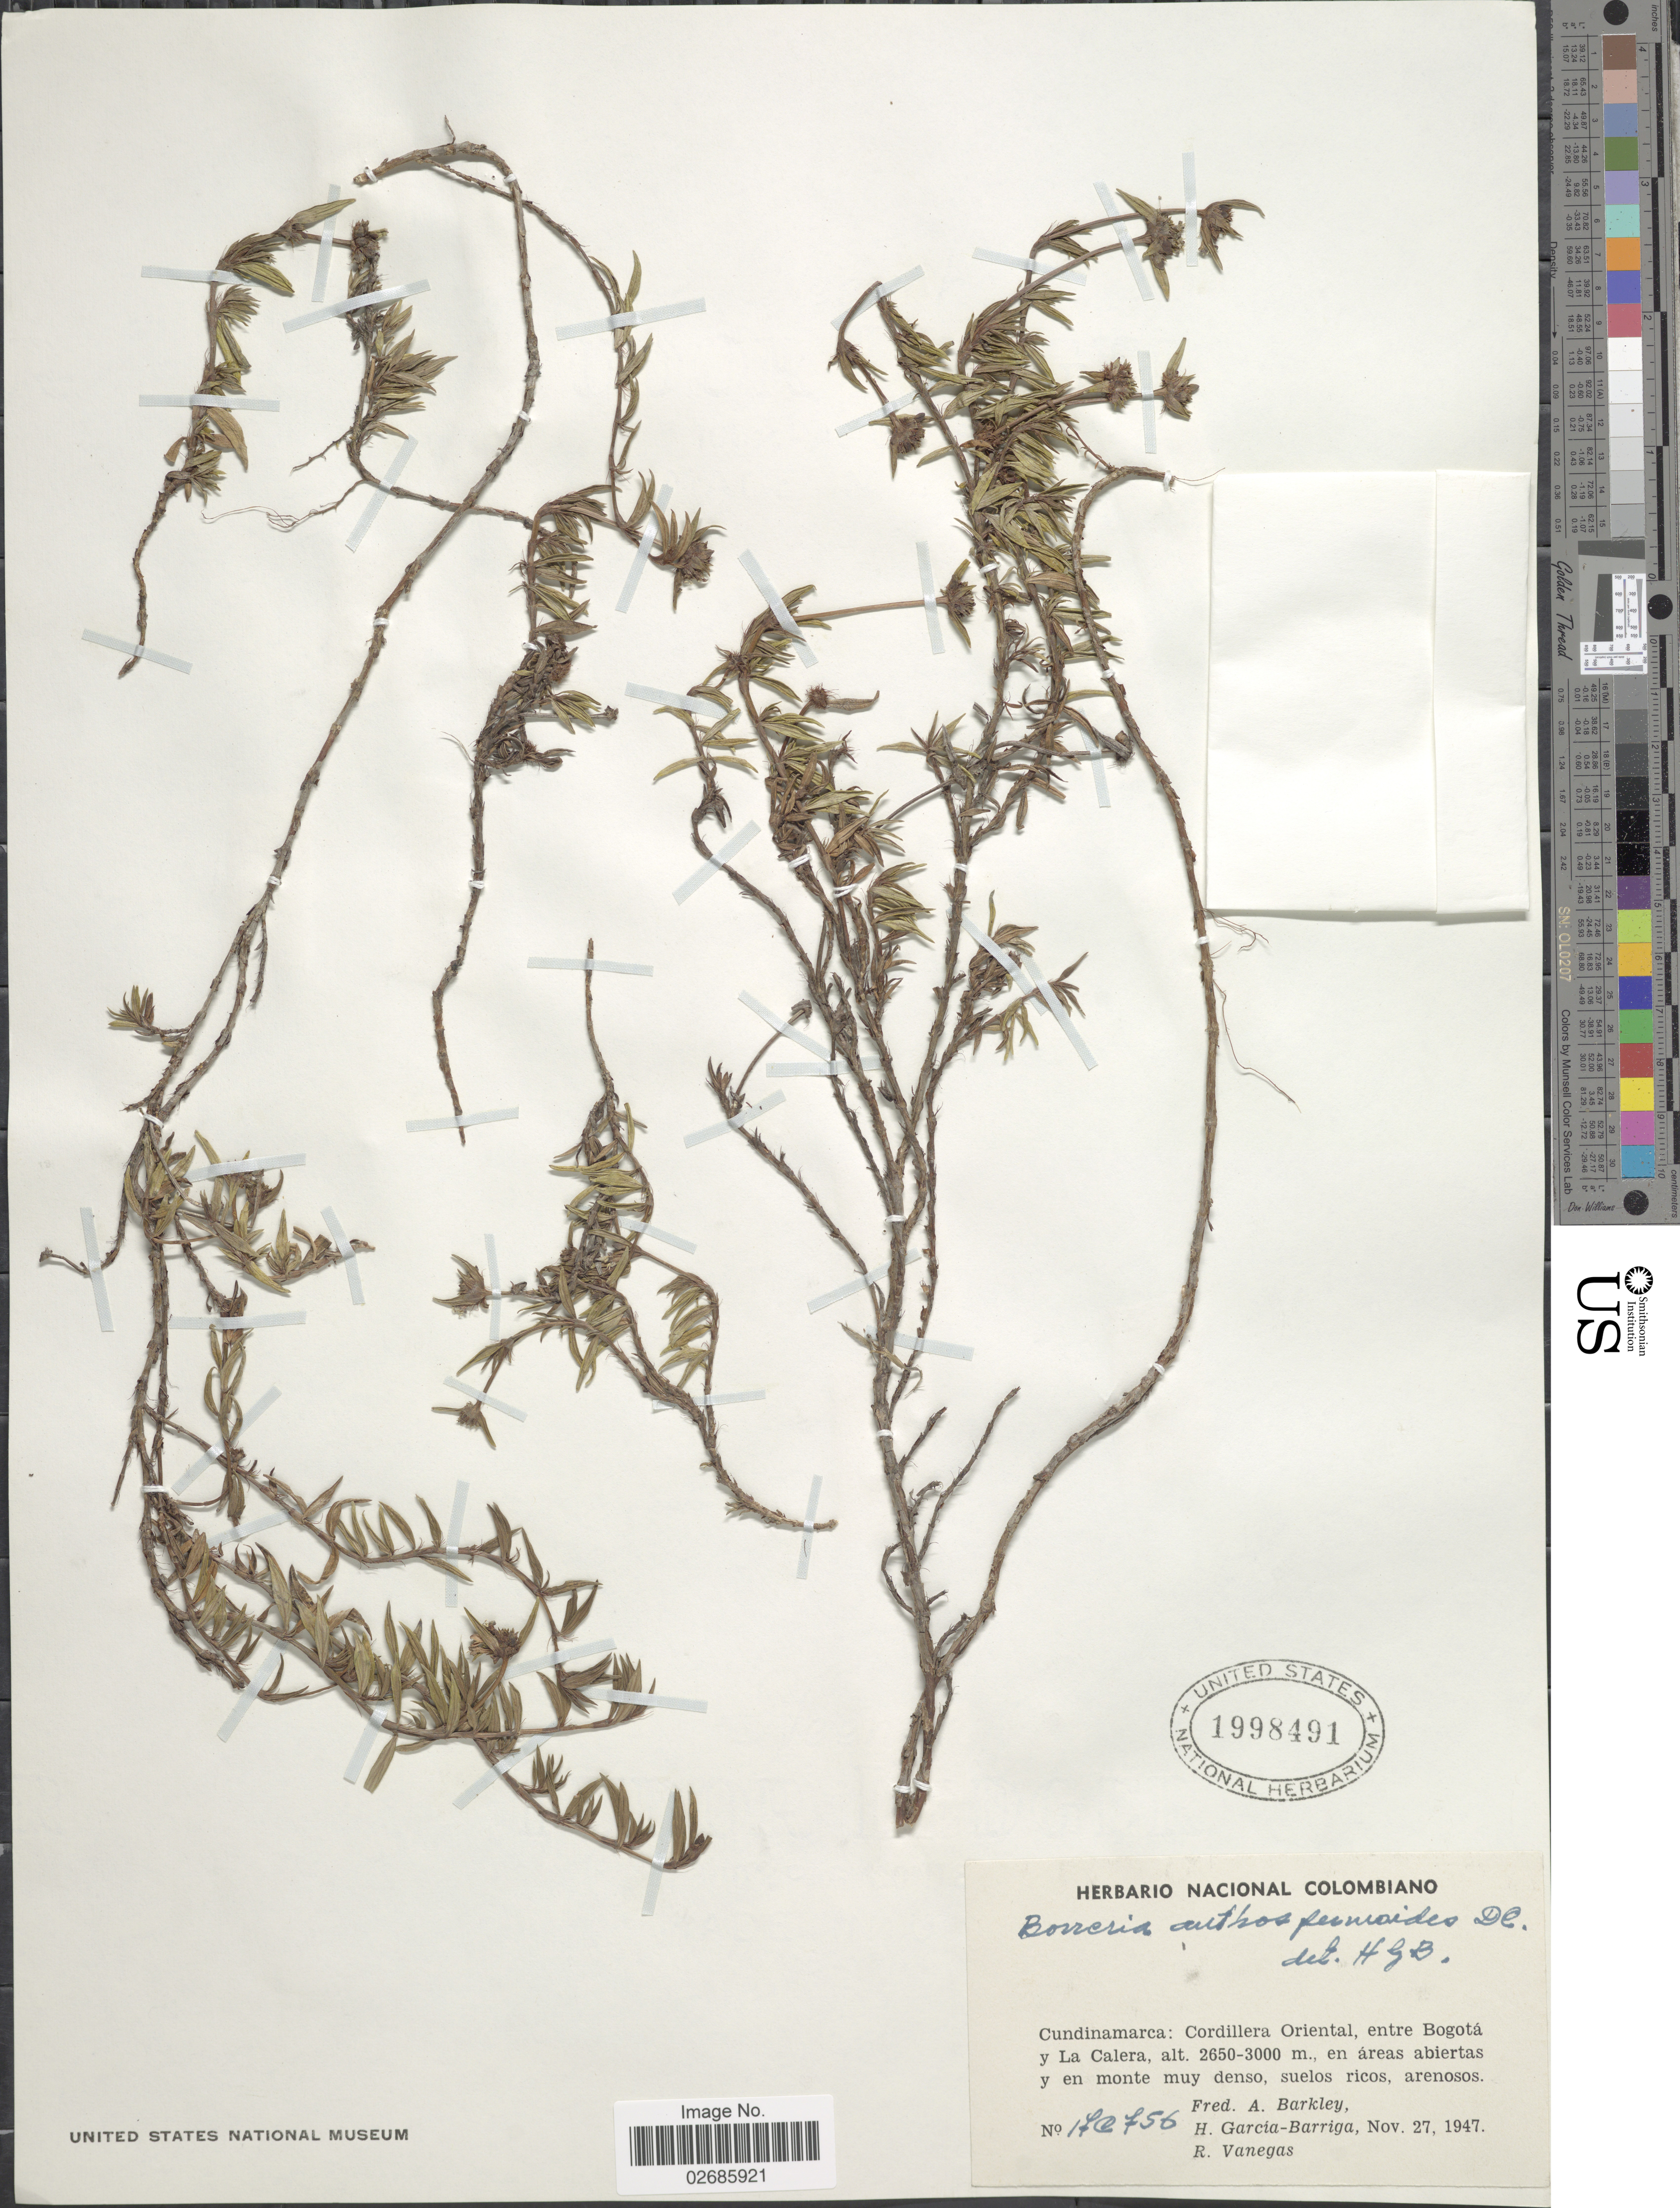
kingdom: Plantae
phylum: Tracheophyta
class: Magnoliopsida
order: Gentianales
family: Rubiaceae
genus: Borreria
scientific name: Borreria anthospermoides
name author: DC.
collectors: F. A. Barkley, H. García Barriga & R. Vanegas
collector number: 17C756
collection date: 1947-11-27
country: Colombia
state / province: Cundinamarca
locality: Cordillera Oriental, entre Bogotá y La Calera, en áreas abiertas y en monte muy denso, suelos ricos, arenosos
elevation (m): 2650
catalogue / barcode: US 1998491